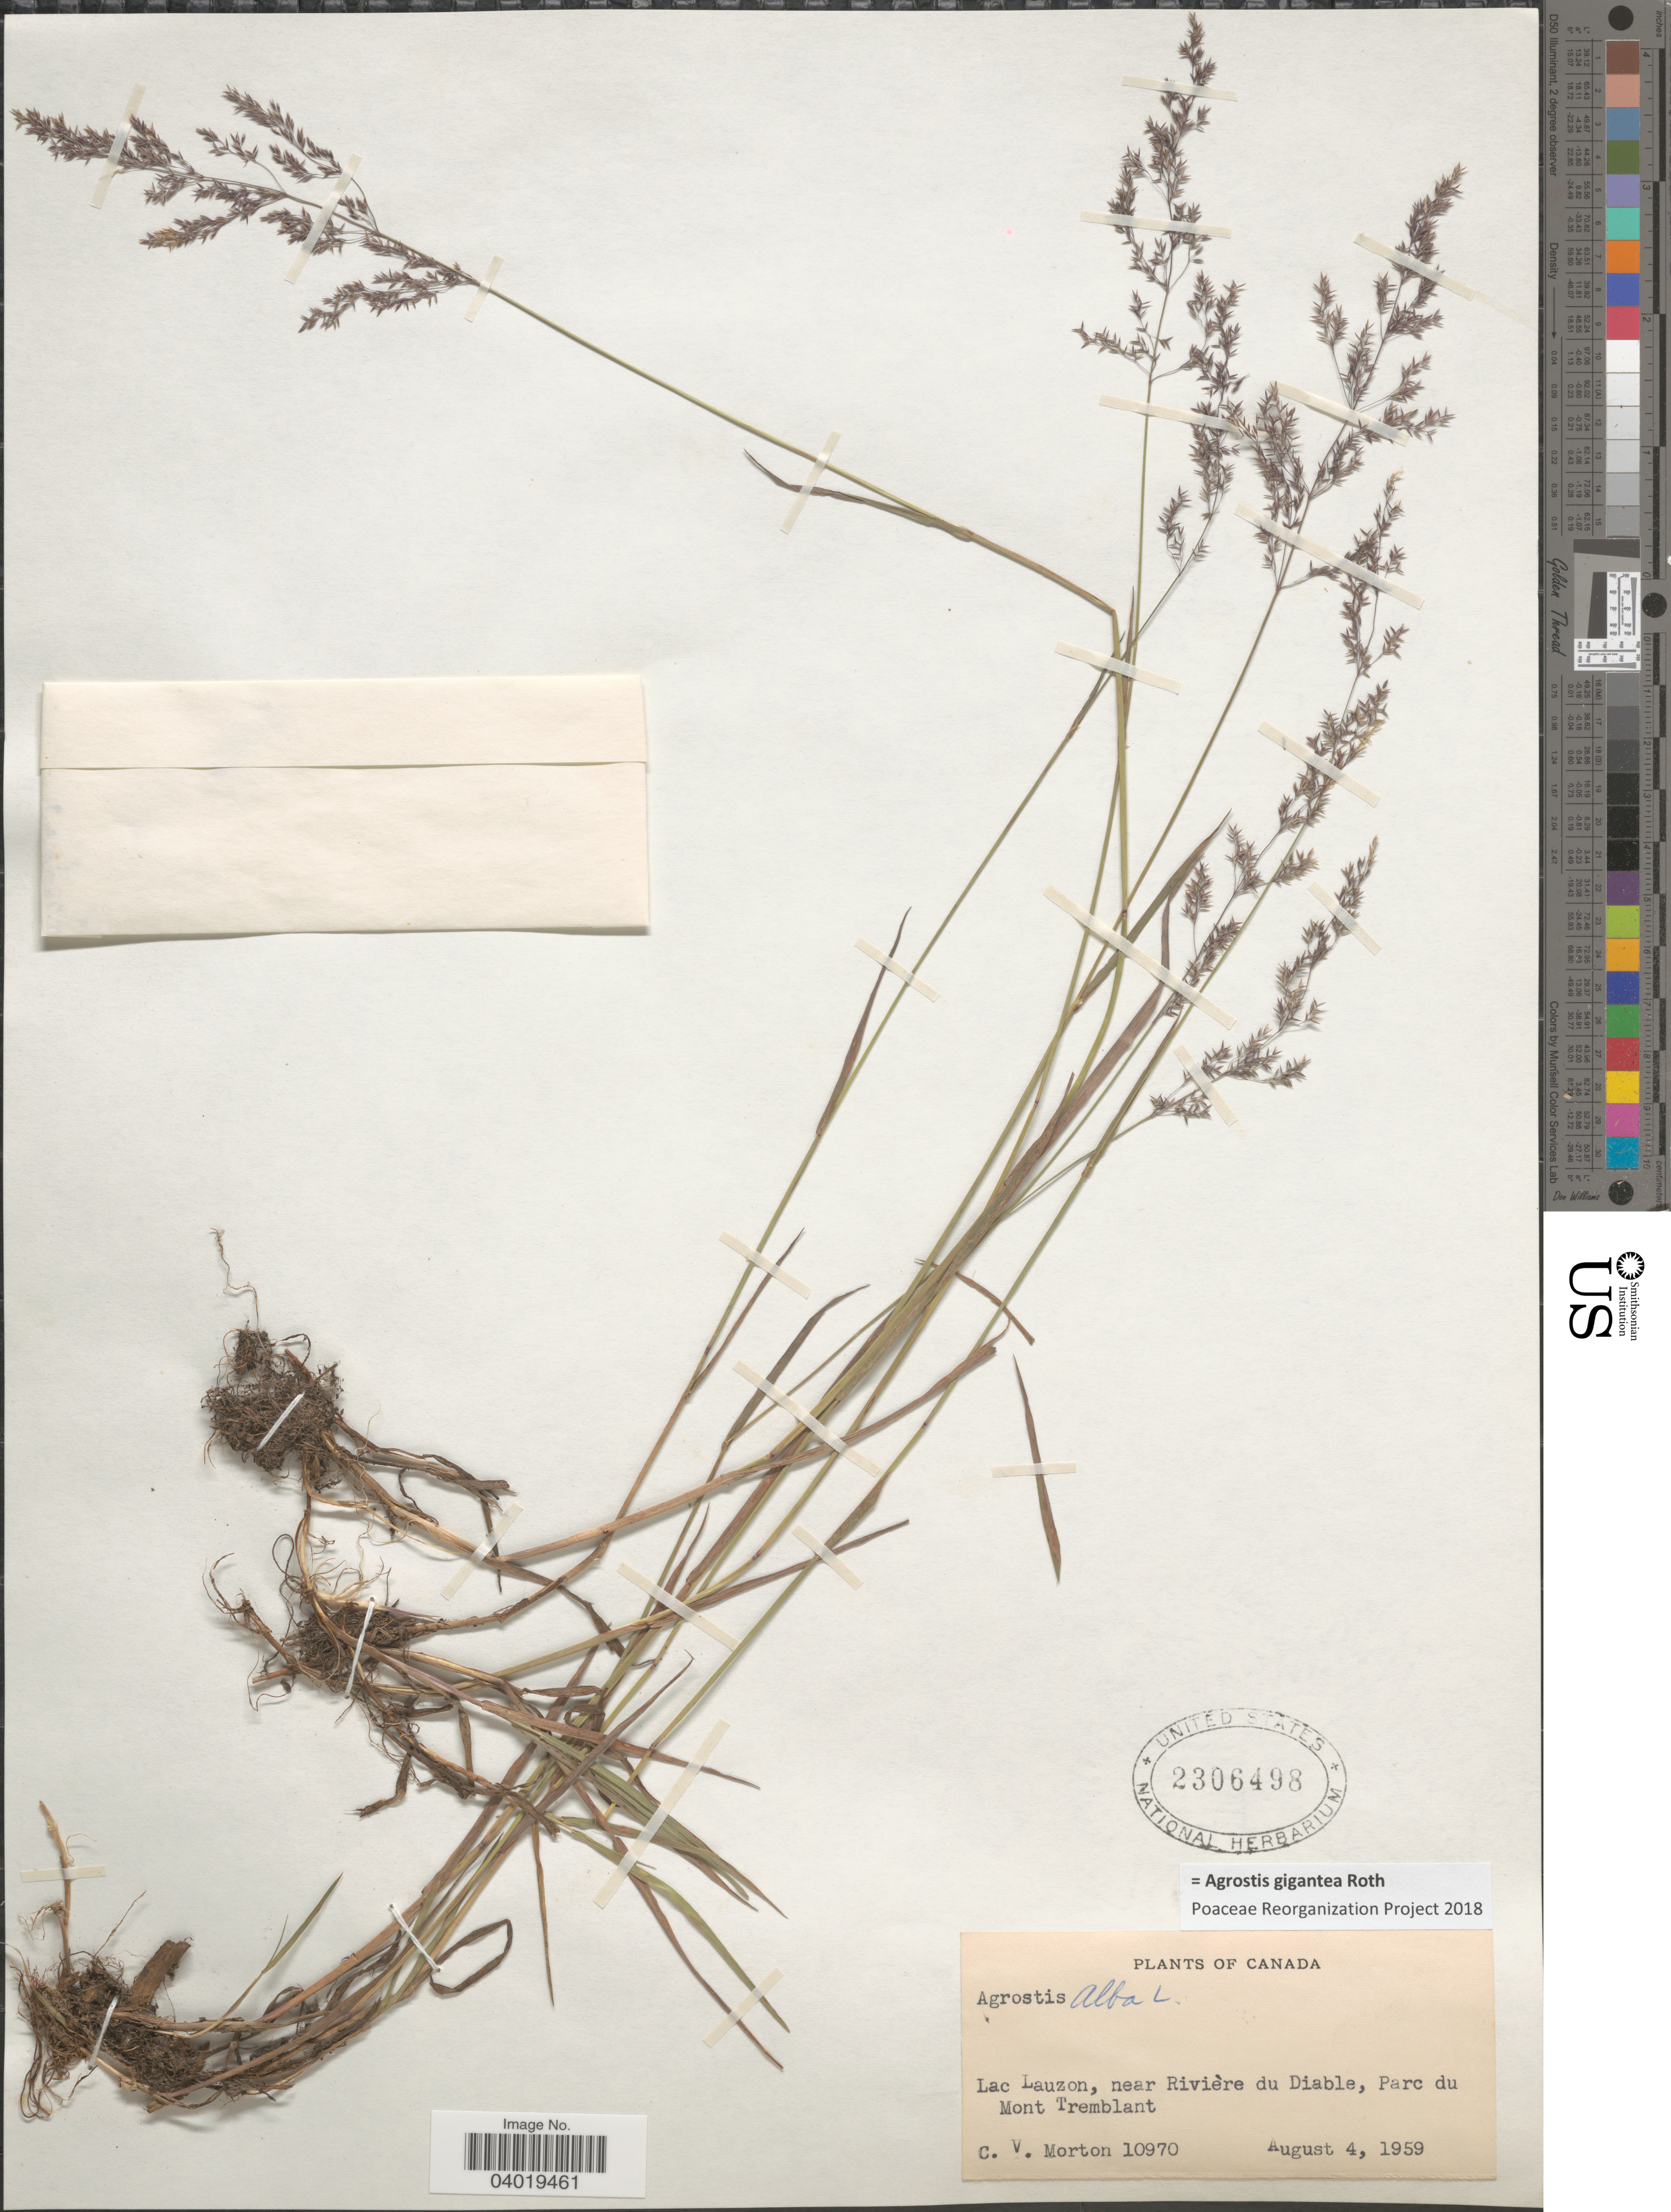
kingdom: Plantae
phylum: Tracheophyta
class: Liliopsida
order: Poales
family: Poaceae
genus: Agrostis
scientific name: Agrostis gigantea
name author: Roth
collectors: C. V. Morton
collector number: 10970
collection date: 1959-08-04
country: Canada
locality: Lac Lauzon, near Rivière du Diable, Parc du Mont Tremblant.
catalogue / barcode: US 2306498